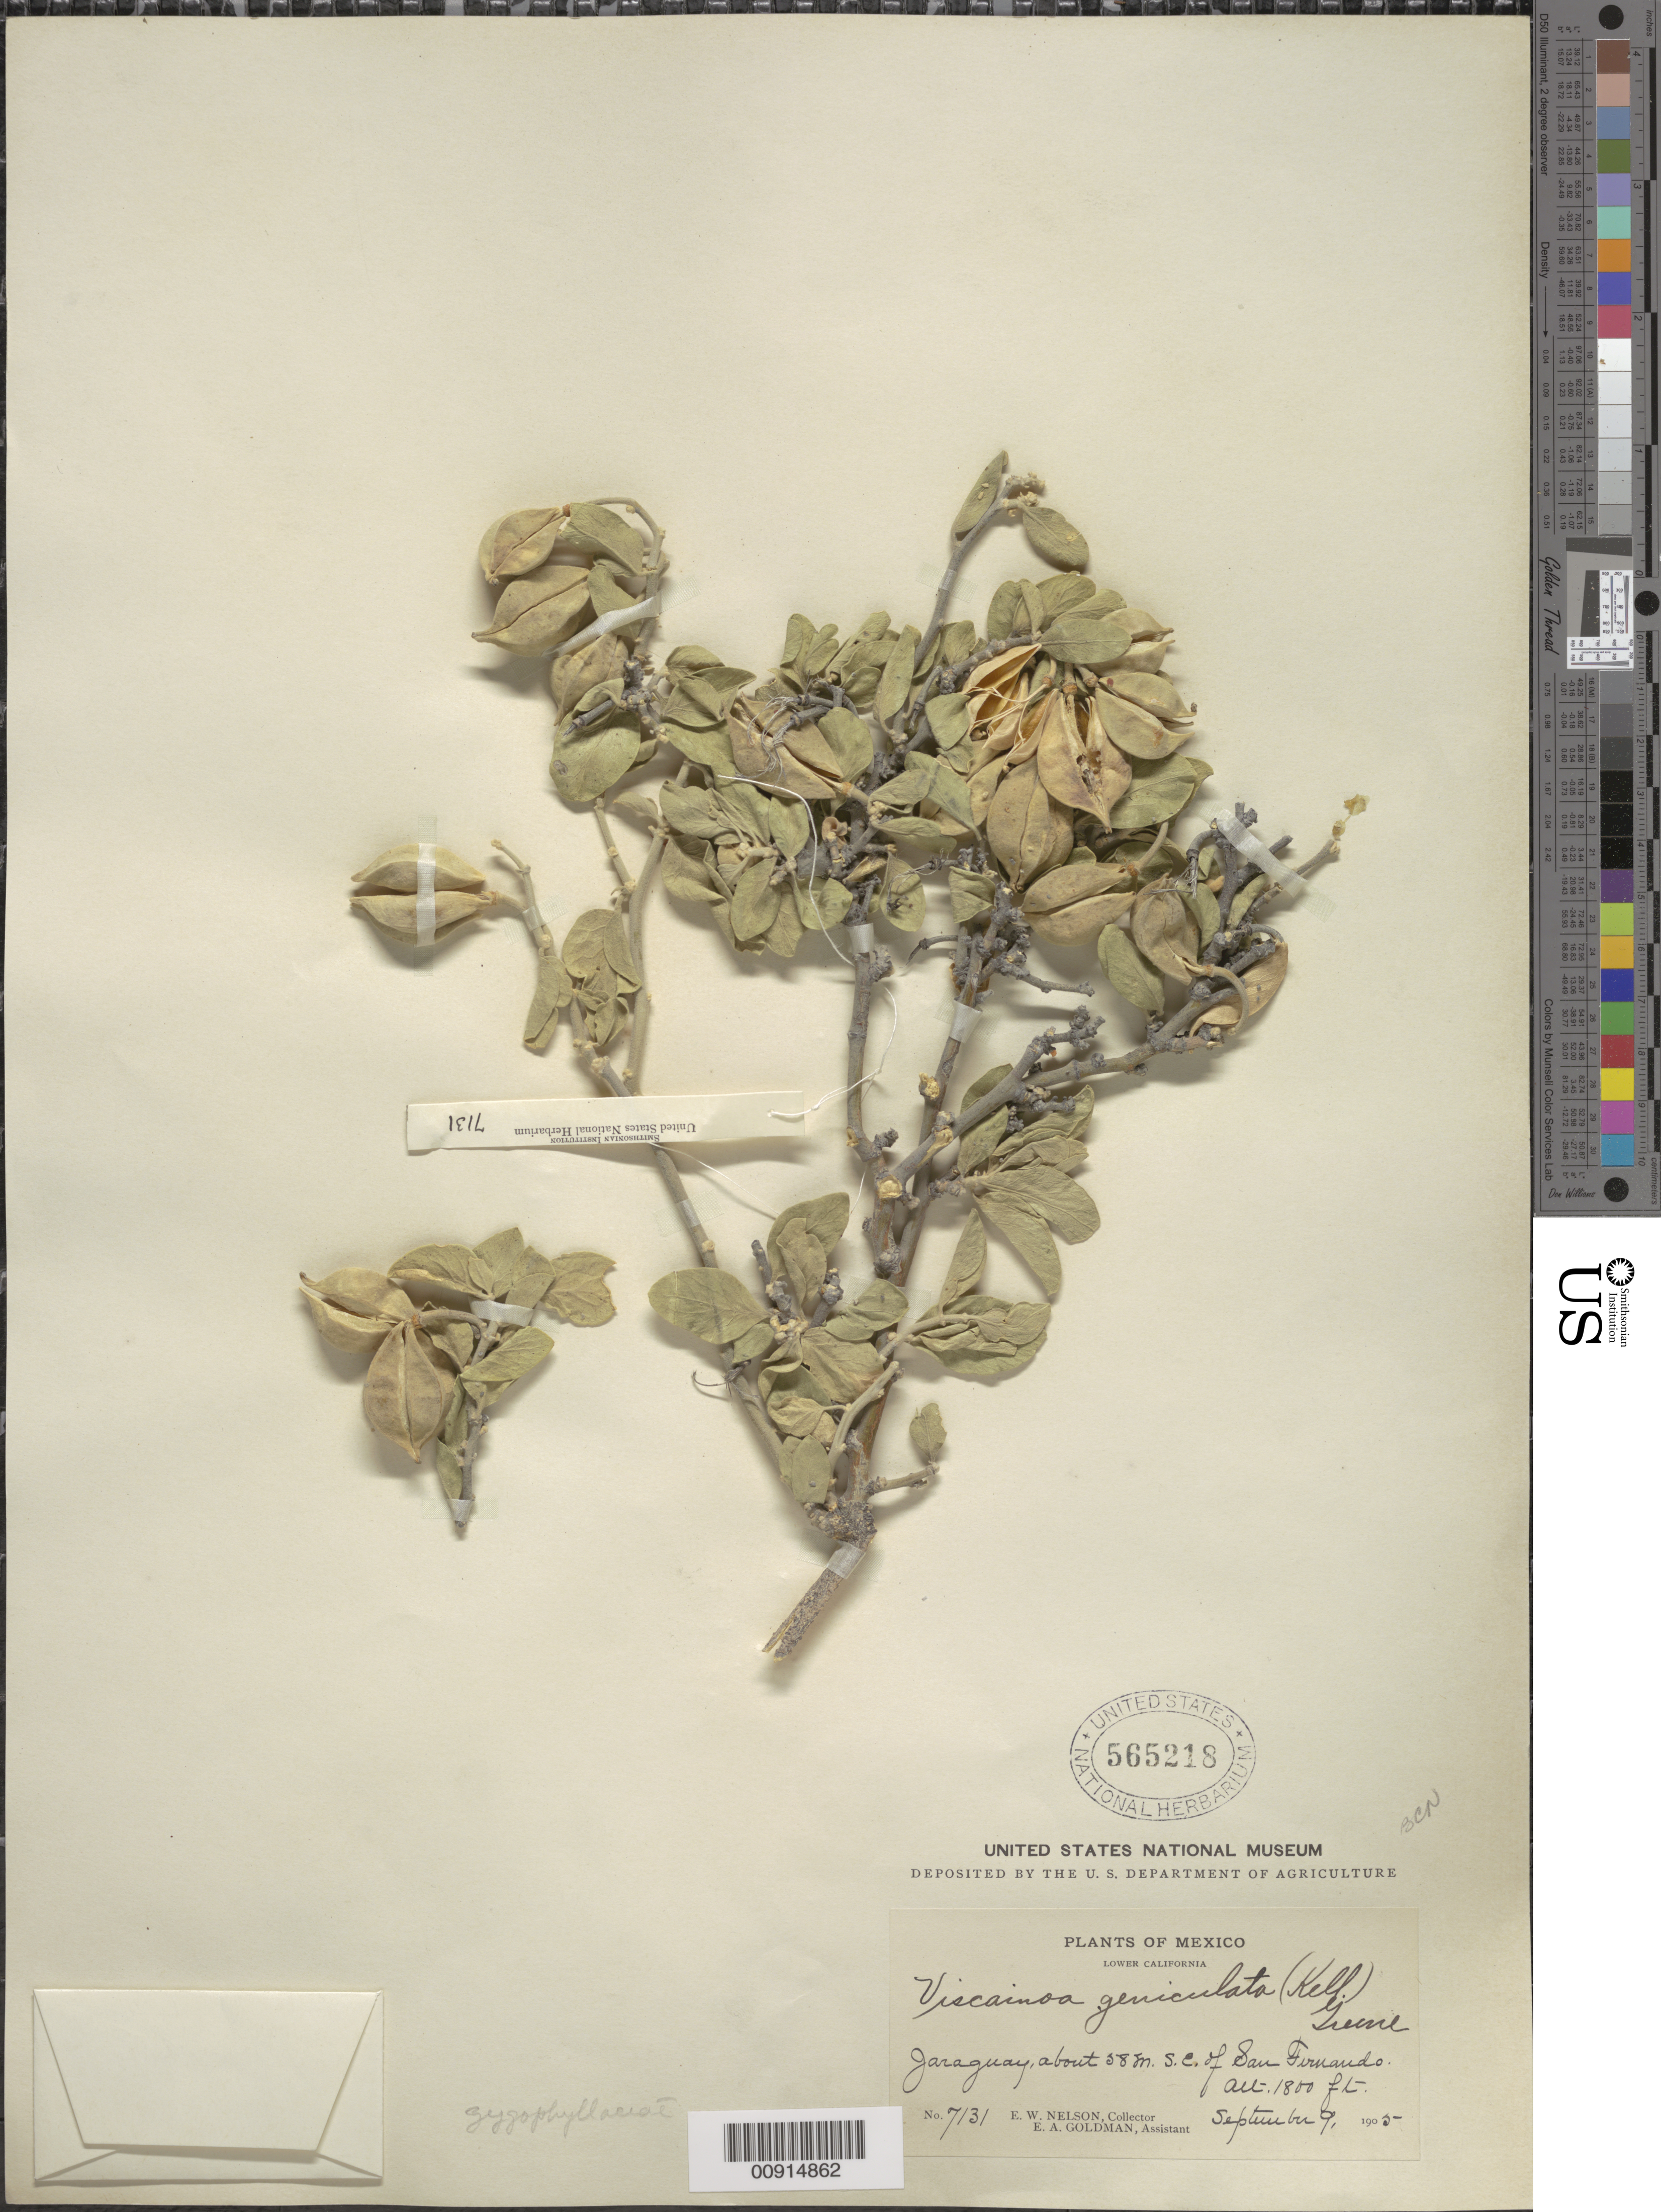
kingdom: Plantae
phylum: Tracheophyta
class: Magnoliopsida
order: Zygophyllales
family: Zygophyllaceae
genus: Viscainoa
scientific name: Viscainoa geniculata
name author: (Kellogg) Greene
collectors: E. W. Nelson & E. A. Goldman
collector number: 7131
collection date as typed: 09 Sep 1905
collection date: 1905-09-09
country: Mexico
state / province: Baja California Norte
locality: Jaraguay, about 58 mi. SE of San Fernando. Lower California.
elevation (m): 549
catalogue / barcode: US 565218